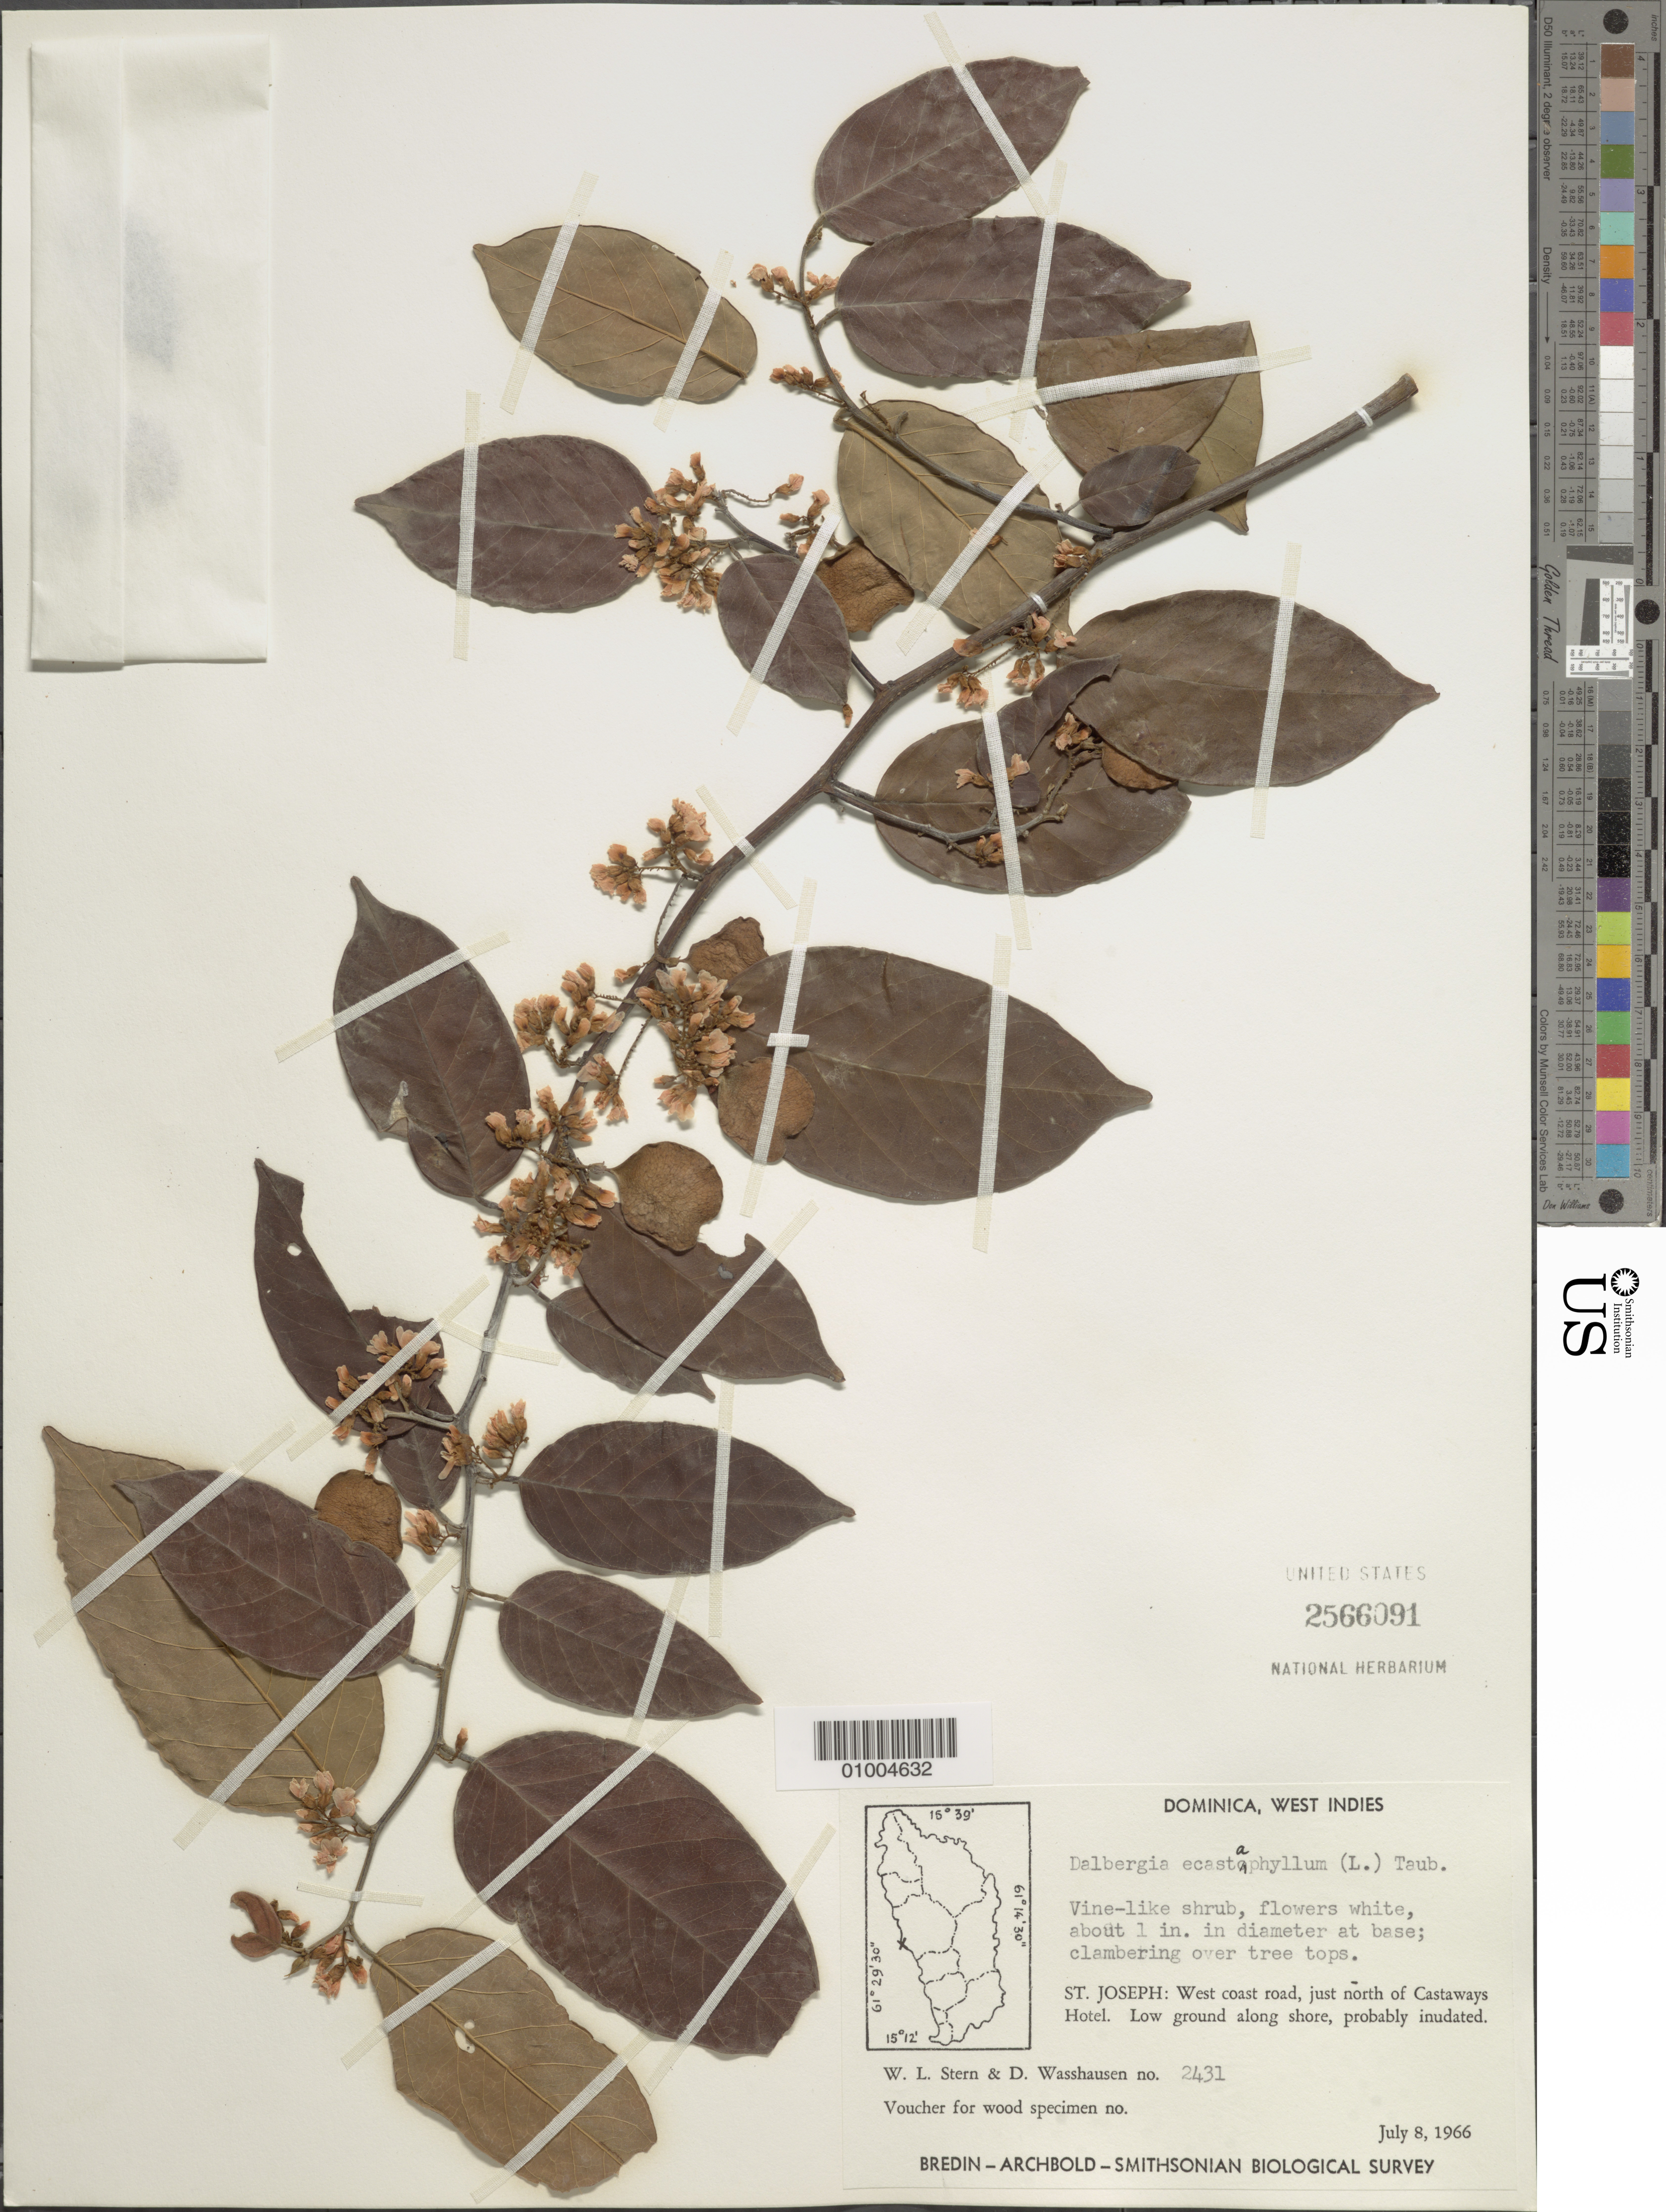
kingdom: Plantae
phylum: Tracheophyta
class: Magnoliopsida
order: Fabales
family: Fabaceae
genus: Dalbergia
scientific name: Dalbergia ecastaphyllum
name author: (L.) Taub.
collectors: W. L. Stern & D. C. Wasshausen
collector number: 2431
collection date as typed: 08 Jul 1966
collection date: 1966-07-08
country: Dominica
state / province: St. Joseph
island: Dominica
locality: West coast roead, just N of Castaways Hotel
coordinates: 0 N, 0 E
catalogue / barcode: US 2566091